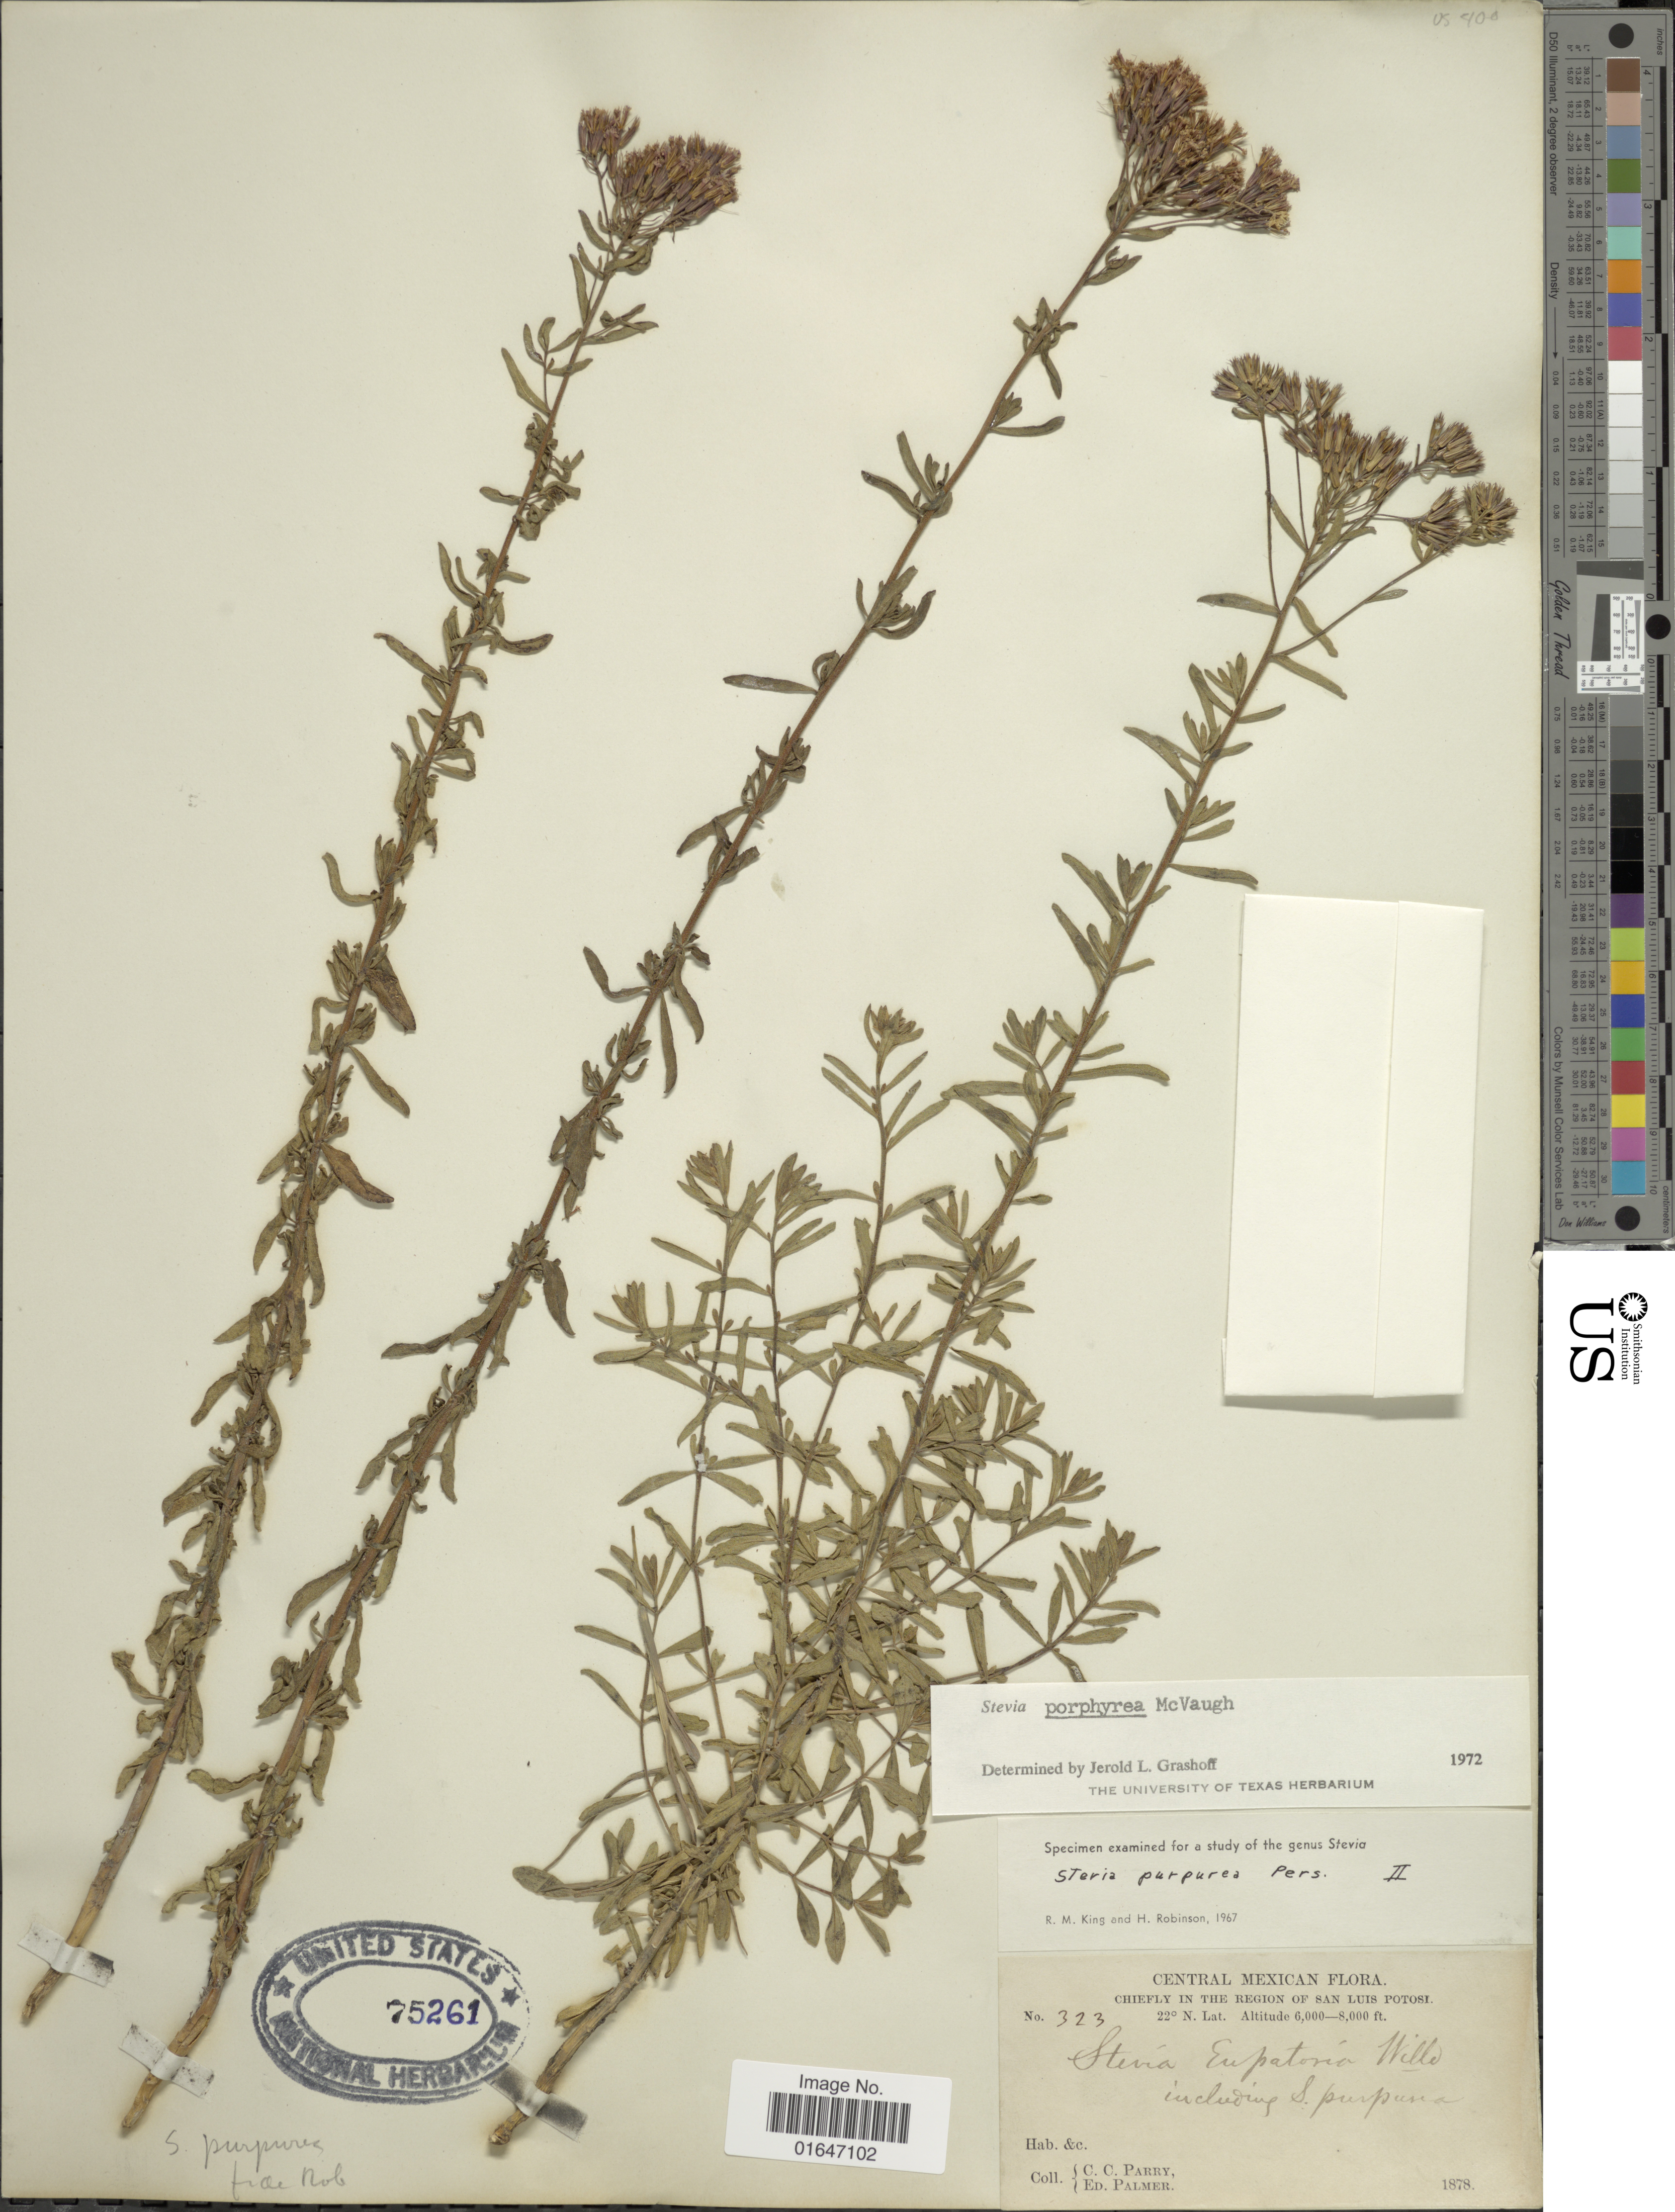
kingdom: Plantae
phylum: Tracheophyta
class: Magnoliopsida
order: Asterales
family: Asteraceae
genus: Stevia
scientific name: Stevia porphyrea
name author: McVaugh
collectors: C. C. Parry & E. Palmer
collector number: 323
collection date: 1878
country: Mexico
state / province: San Luis Potosí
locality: Chiefly in the region of San Luis Potosi.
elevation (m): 1829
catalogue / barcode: US 75261